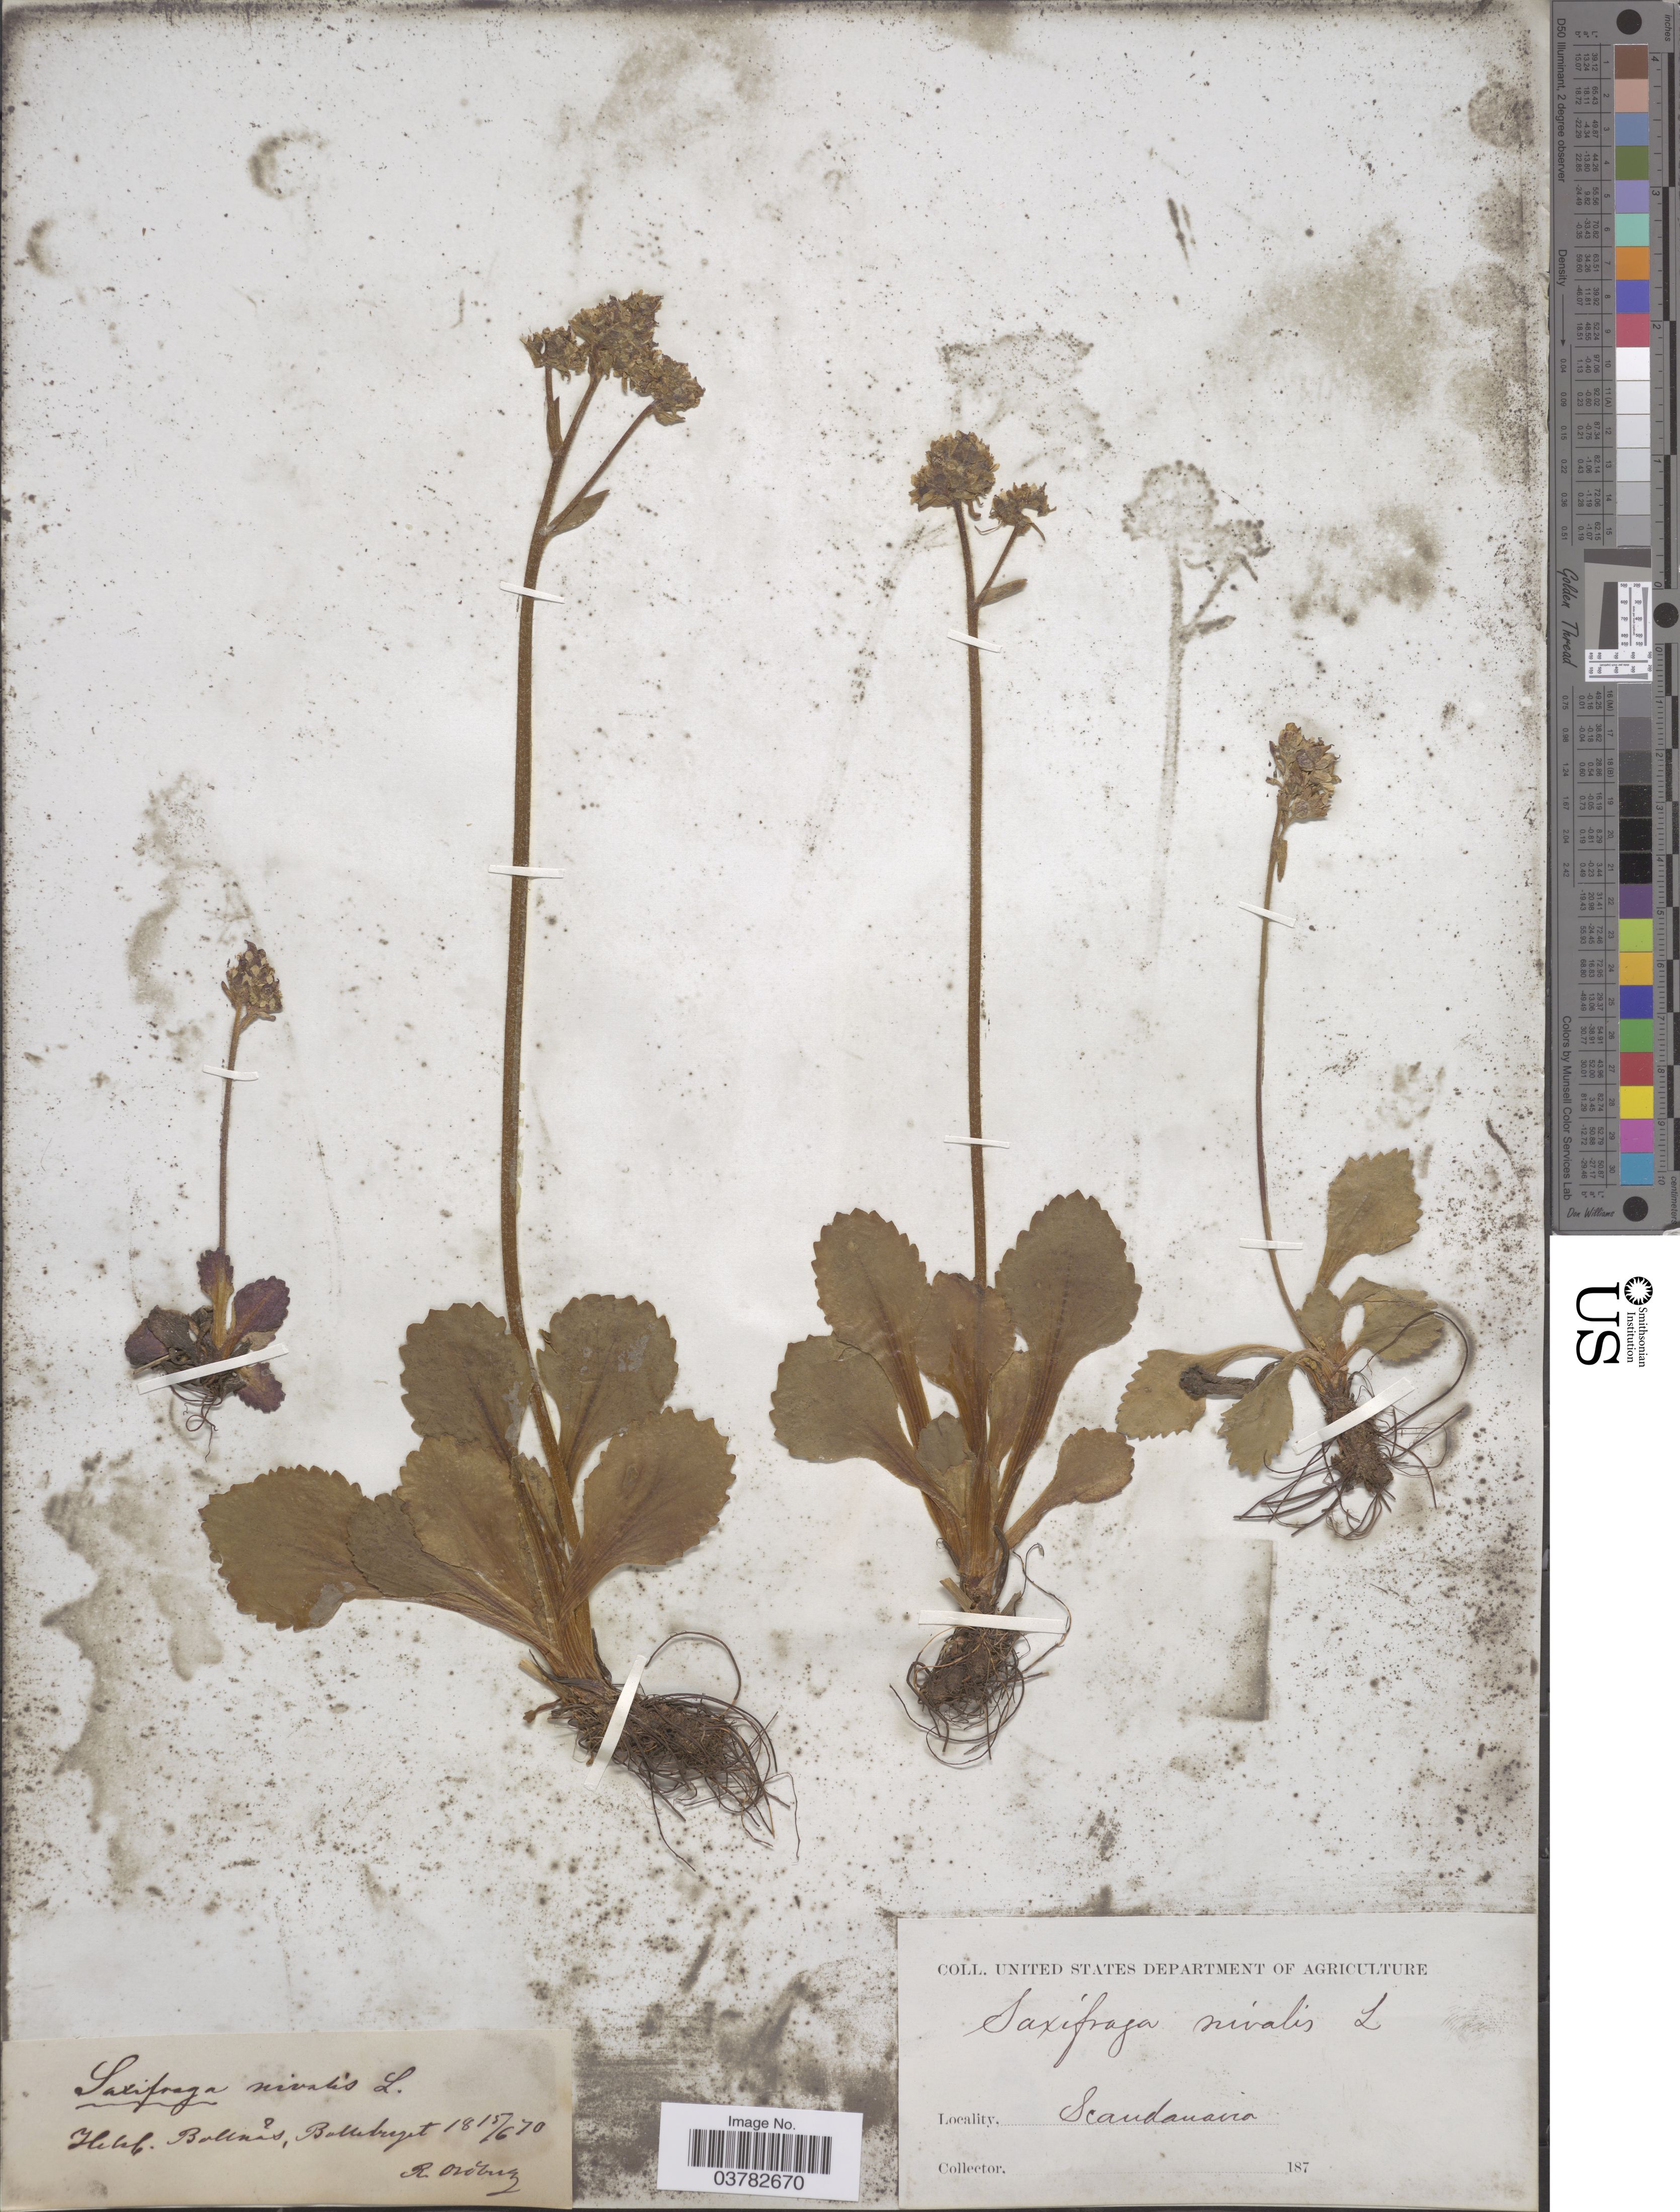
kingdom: Plantae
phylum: Tracheophyta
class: Magnoliopsida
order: Saxifragales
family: Saxifragaceae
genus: Micranthes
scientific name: Micranthes nivalis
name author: (L.) Small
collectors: R. Oldberg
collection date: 1870-06-15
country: Sweden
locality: Helsl: Bollnás, Bolleberget. Scandanavia.